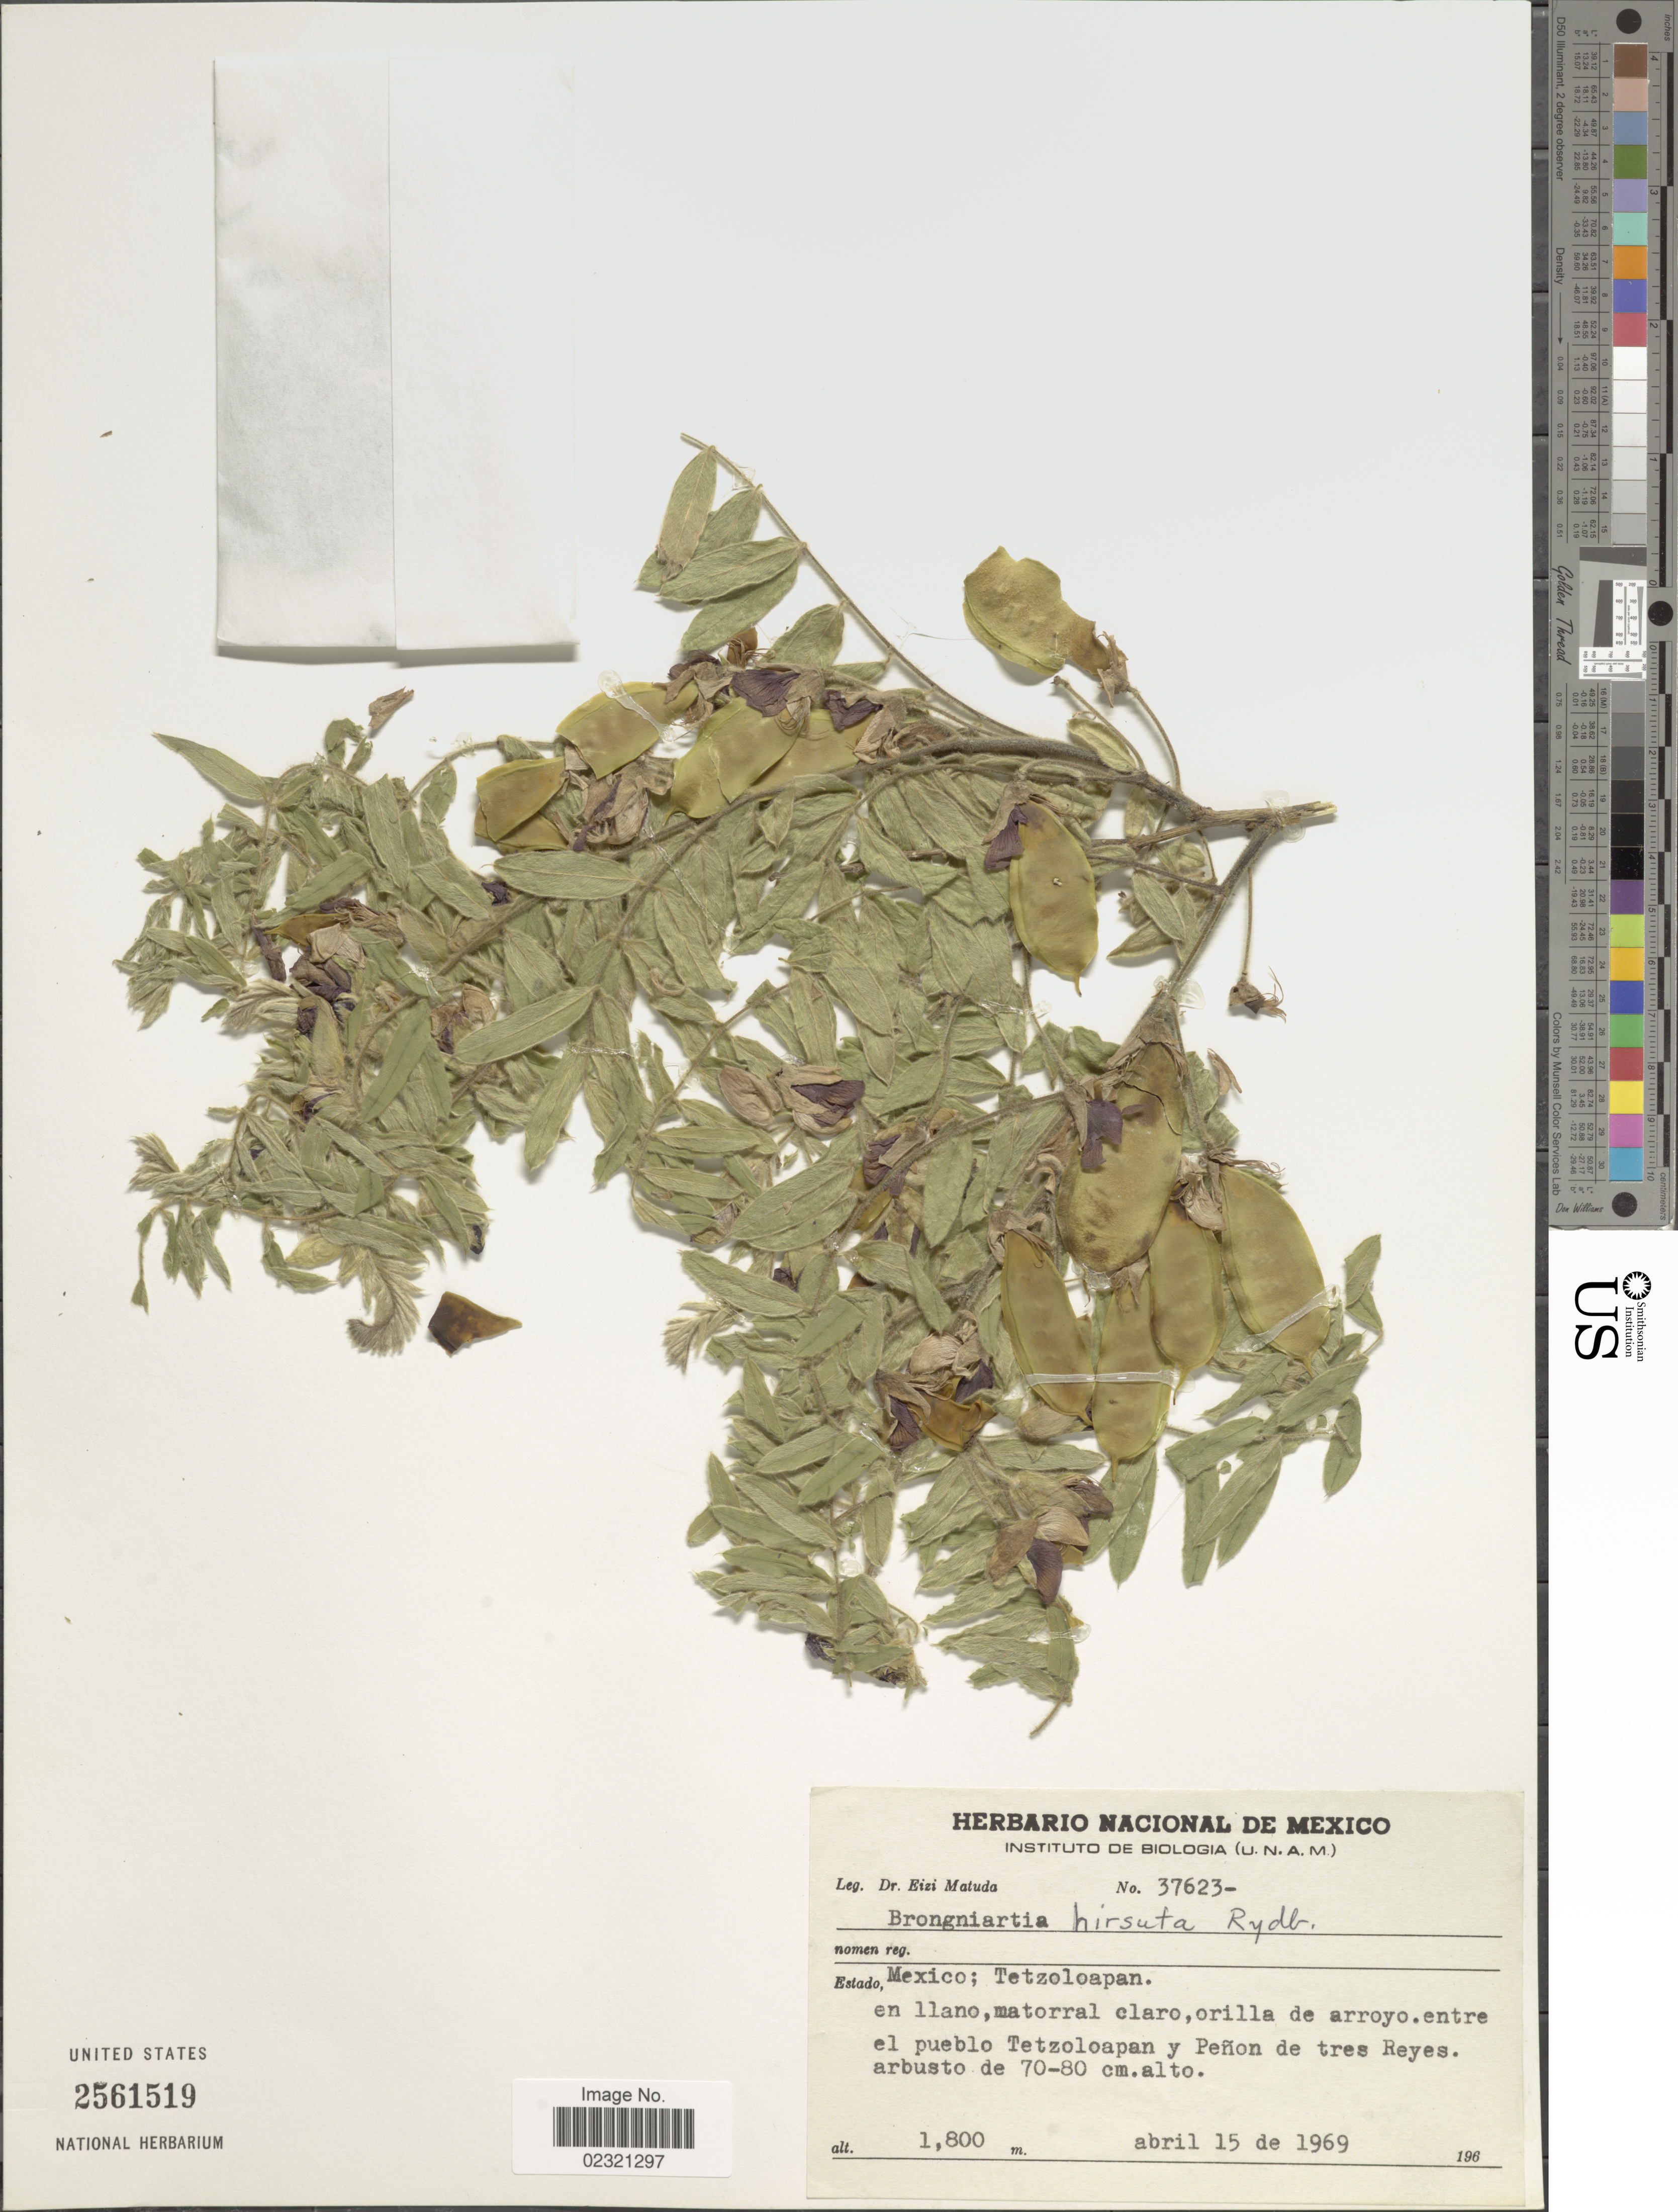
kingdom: Plantae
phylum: Tracheophyta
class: Magnoliopsida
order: Fabales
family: Fabaceae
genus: Brongniartia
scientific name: Brongniartia hirsuta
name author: Rydb.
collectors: E. Matuda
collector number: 37623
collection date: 1969-04-15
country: Mexico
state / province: México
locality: Tetzoloapan, en llano, matorral claro, orilla de arroyo, entre el pubelo Tetzoloapan y Peñon de tresw Reyes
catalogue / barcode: US 2561519